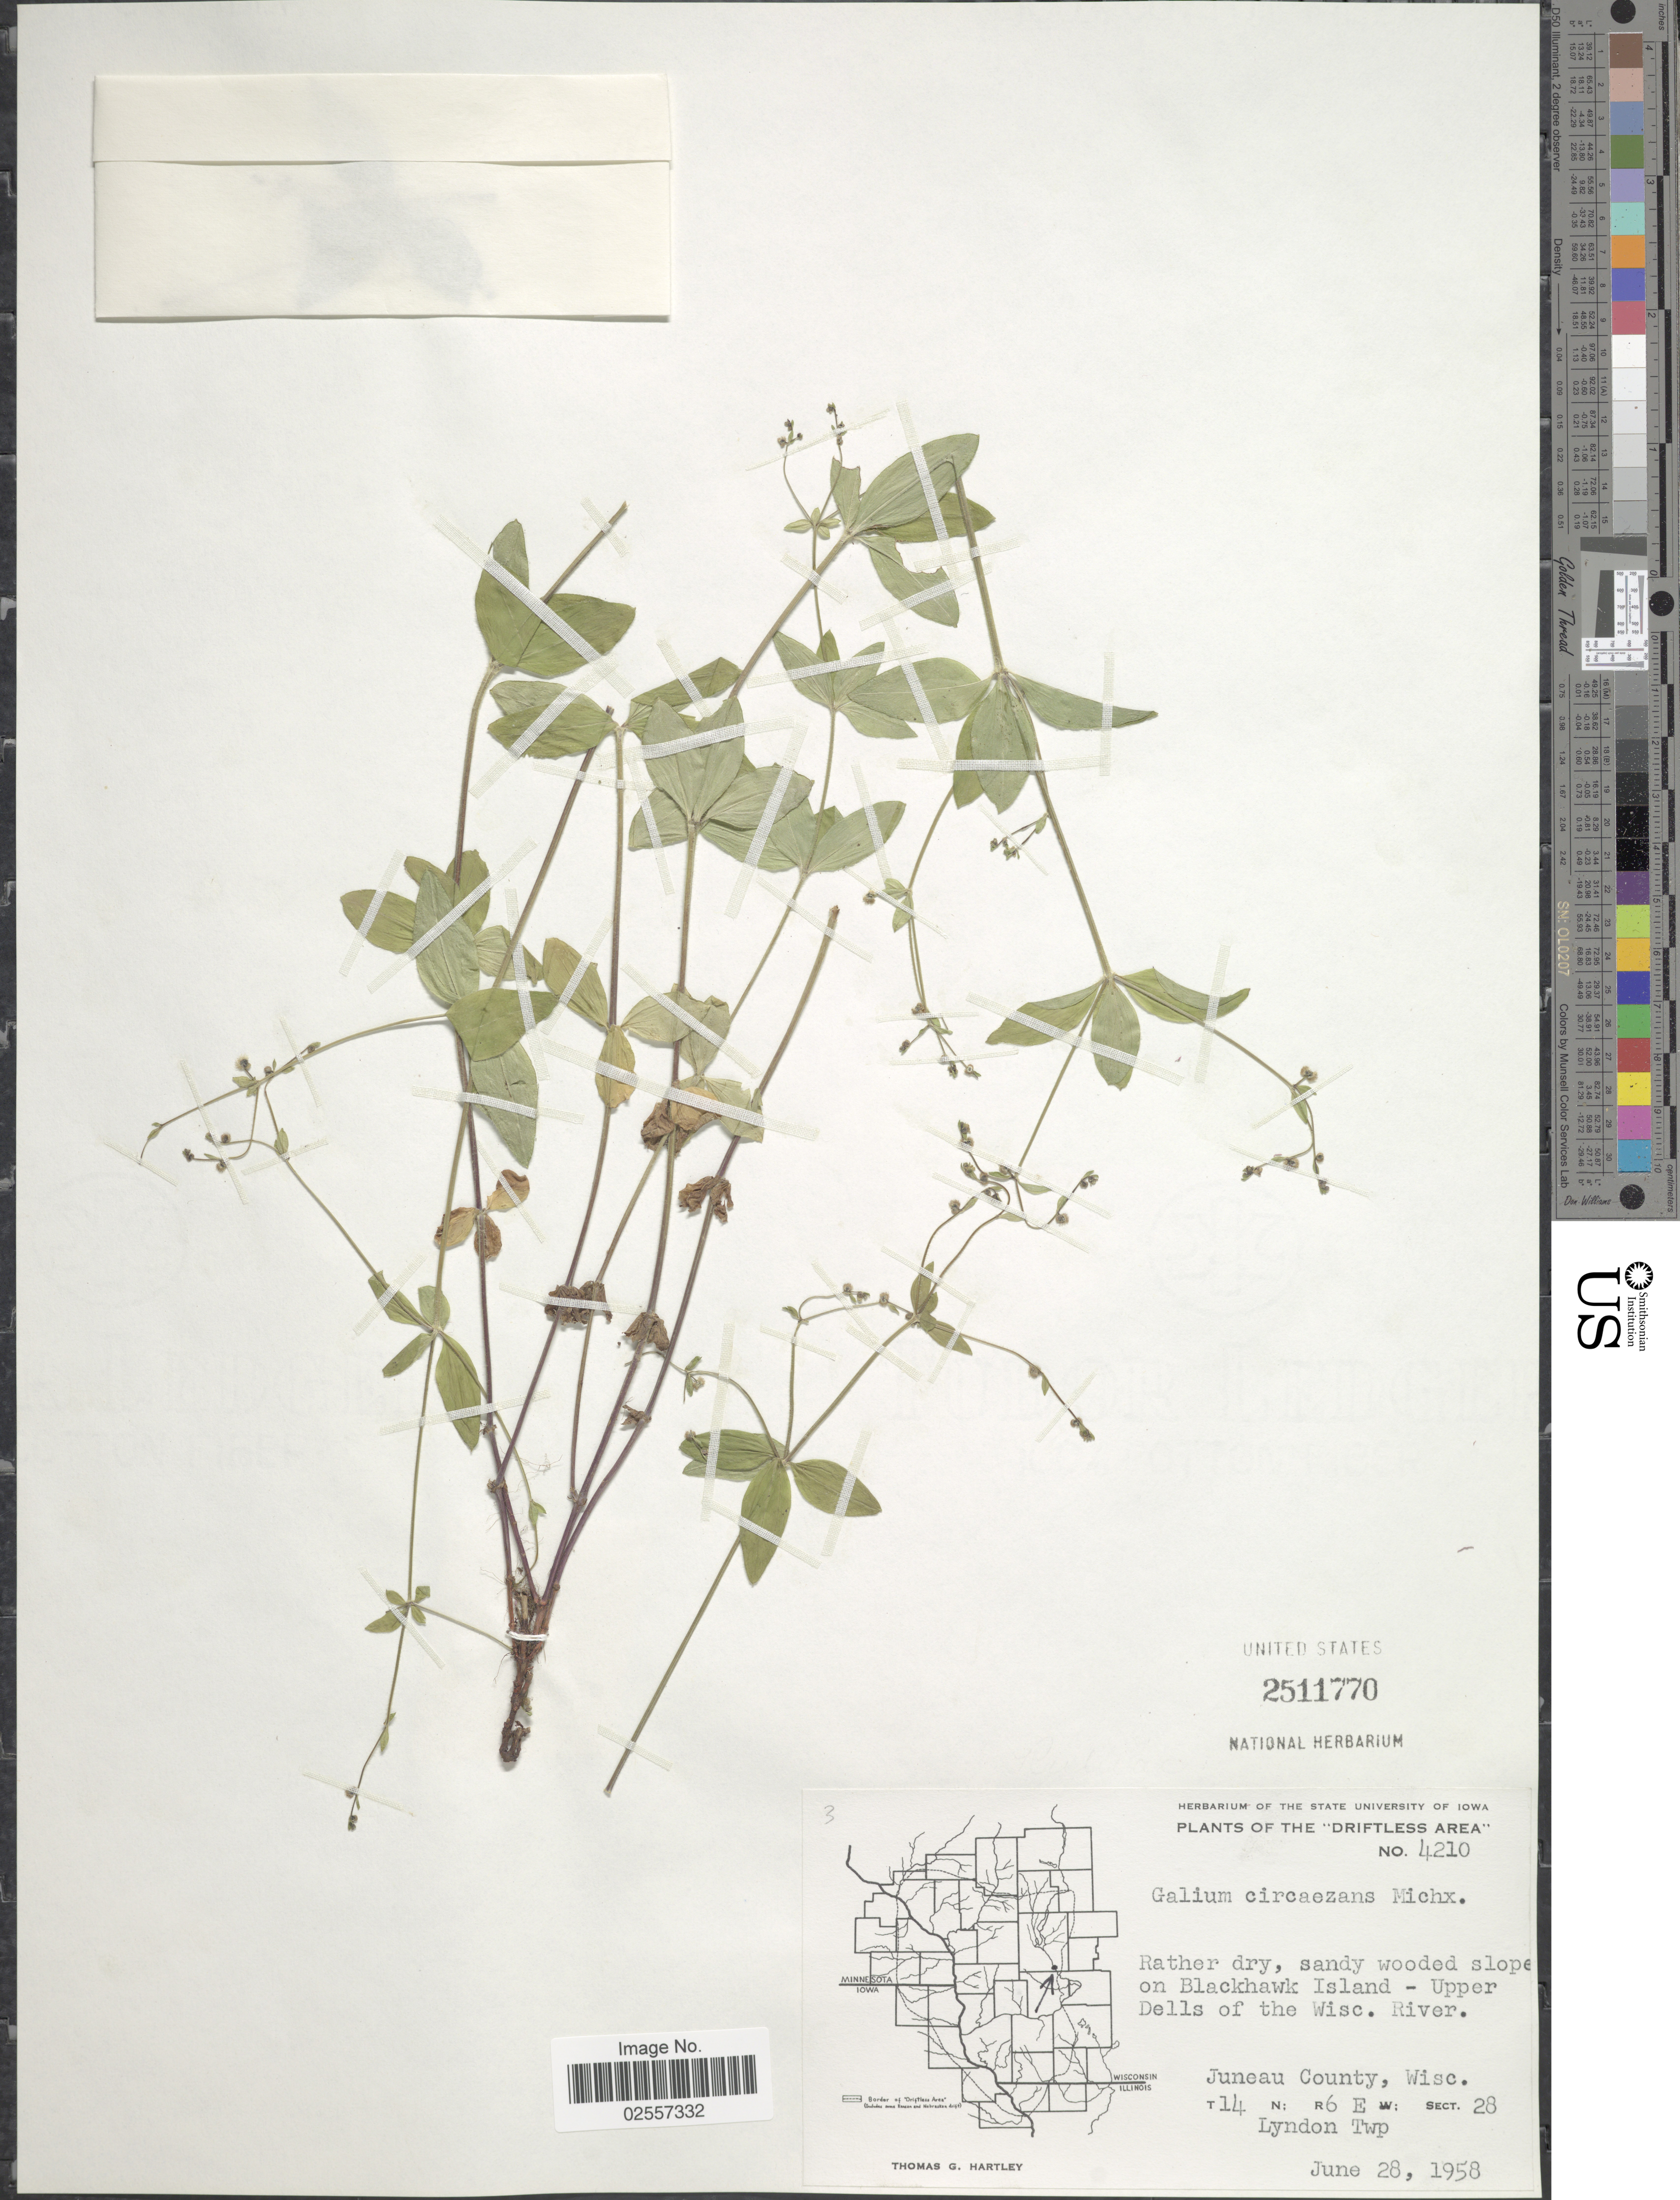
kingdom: Plantae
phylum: Tracheophyta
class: Magnoliopsida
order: Gentianales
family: Rubiaceae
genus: Galium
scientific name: Galium circaezans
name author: Michx.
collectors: T. G. Hartley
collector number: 4210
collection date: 1958-06-28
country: United States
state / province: Wisconsin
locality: Driftless Area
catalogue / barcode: US 2511770